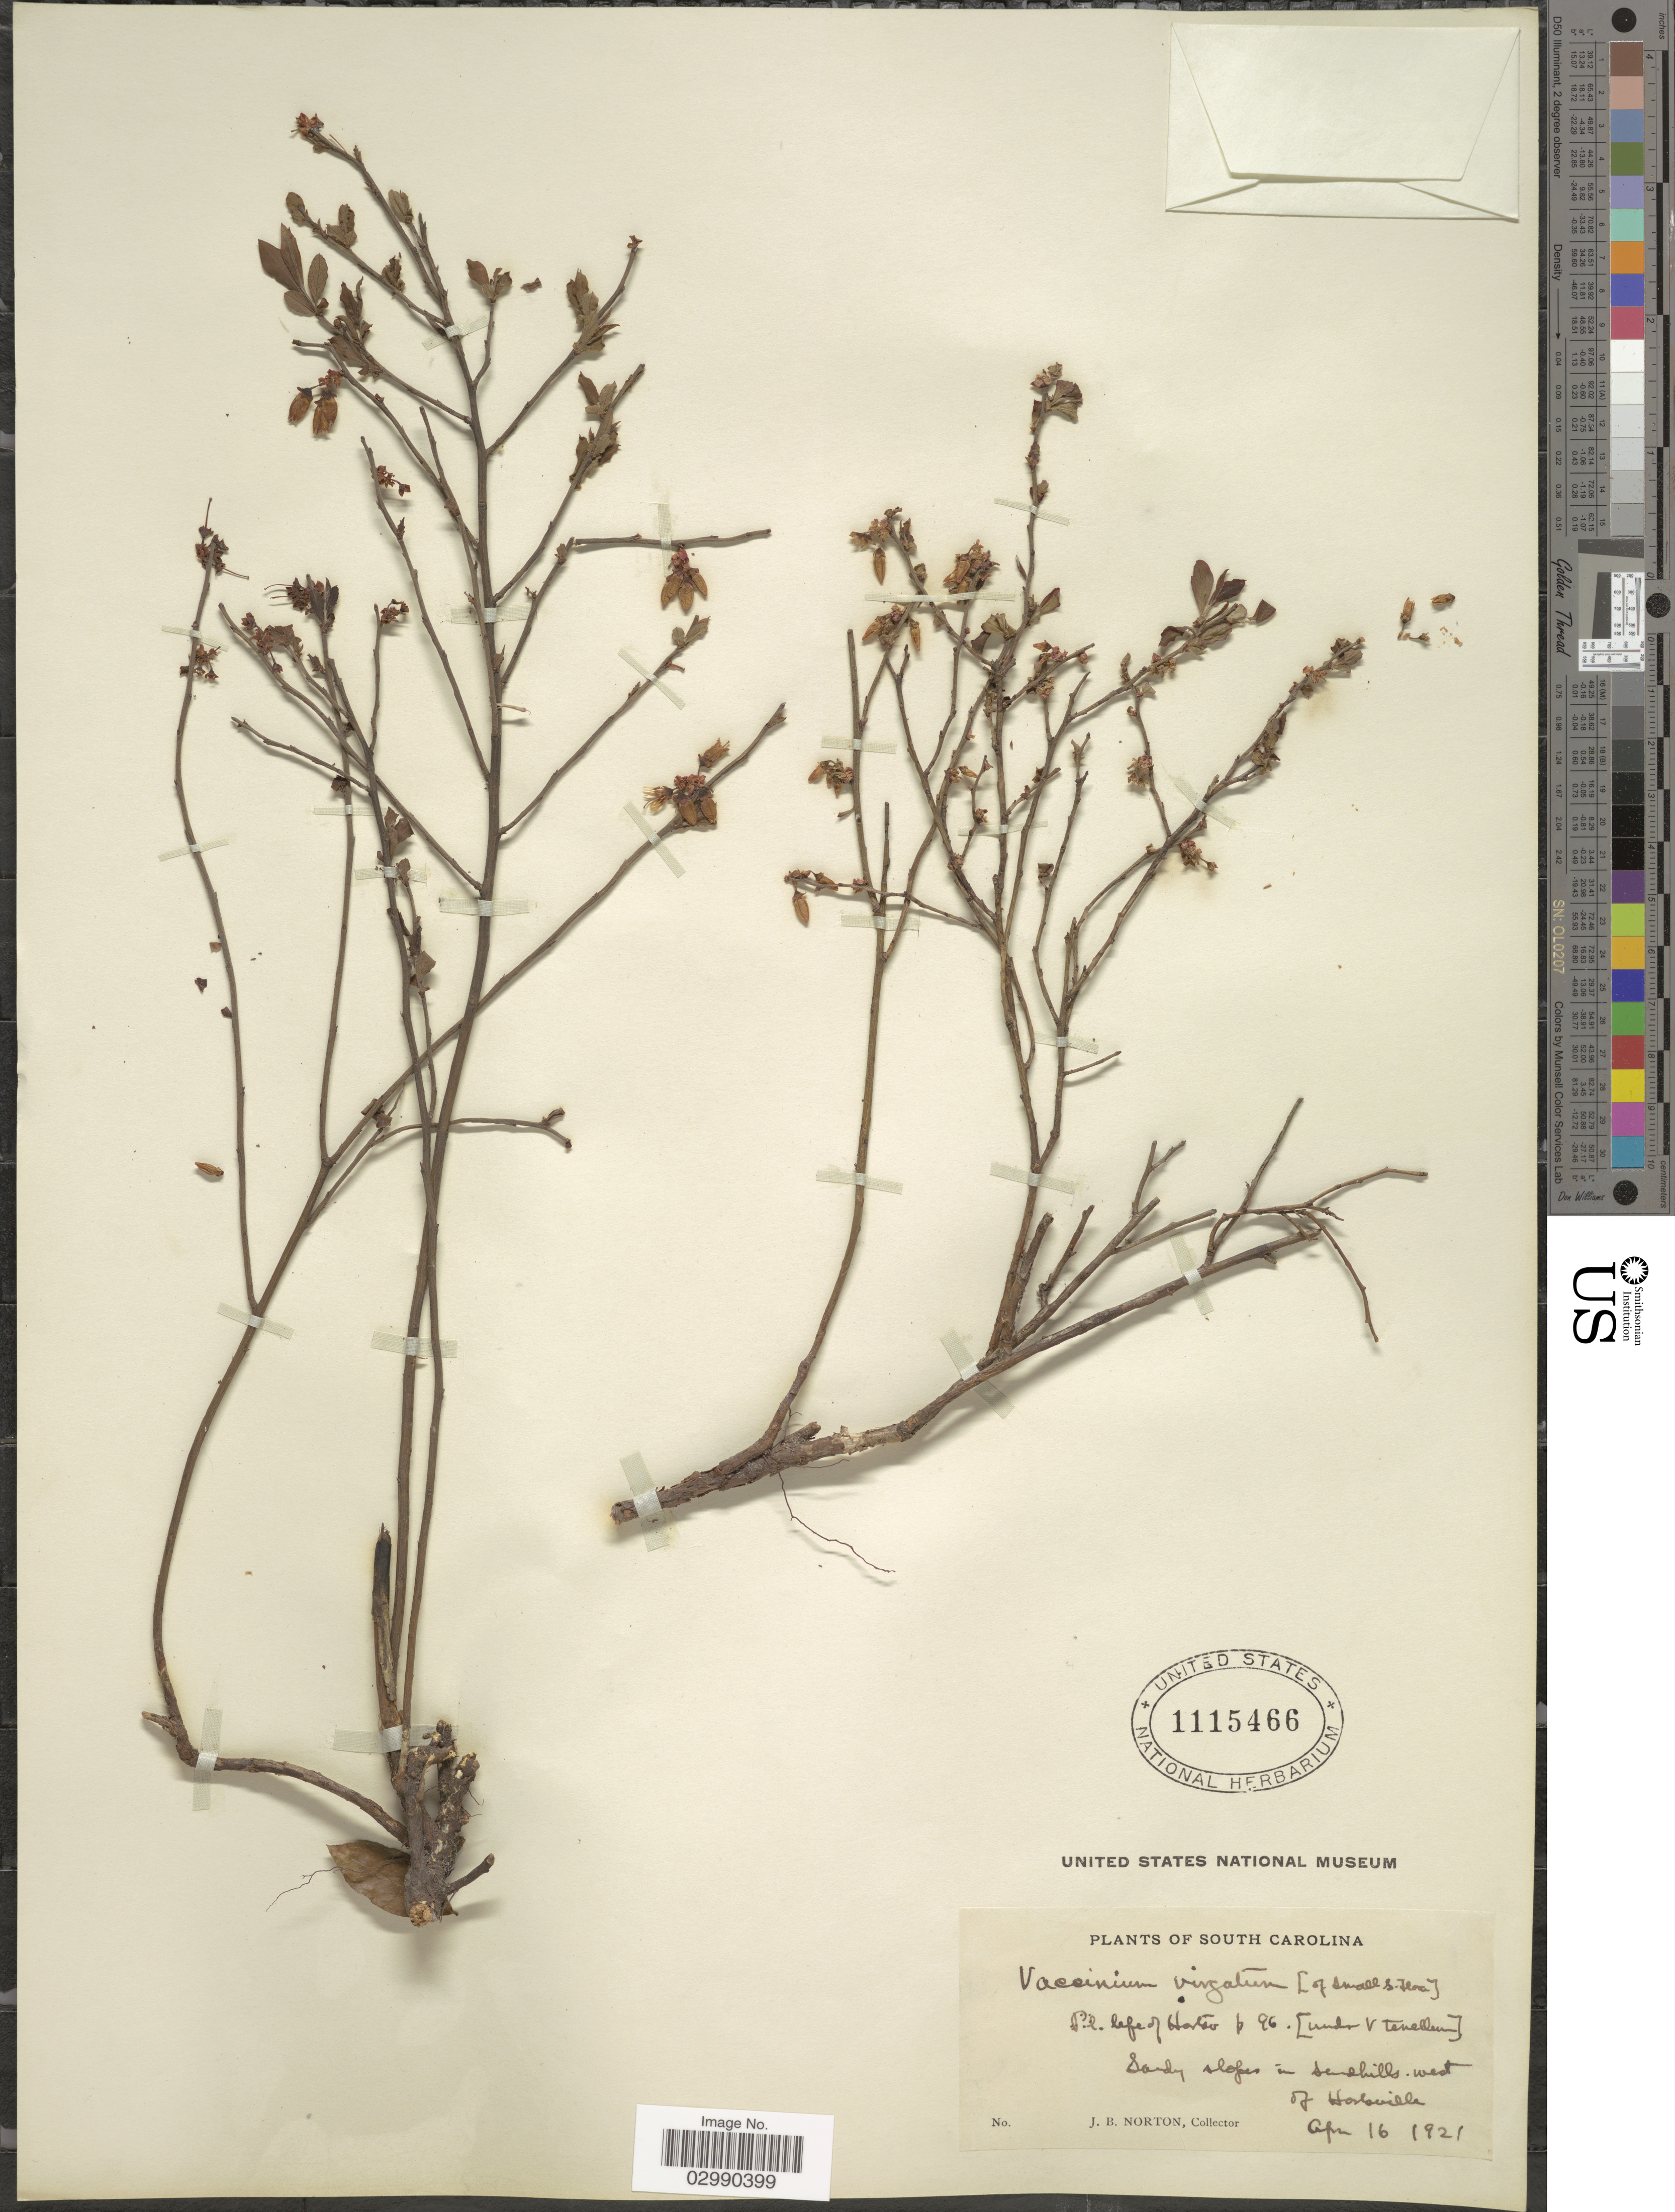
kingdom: Plantae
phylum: Tracheophyta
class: Magnoliopsida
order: Ericales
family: Ericaceae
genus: Vaccinium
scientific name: Vaccinium virgatum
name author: Aiton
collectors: J. B. Norton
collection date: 1921-04-16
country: United States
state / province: South Carolina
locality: Sandy slopes in sandhills west of Hartsville.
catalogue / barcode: US 1115466